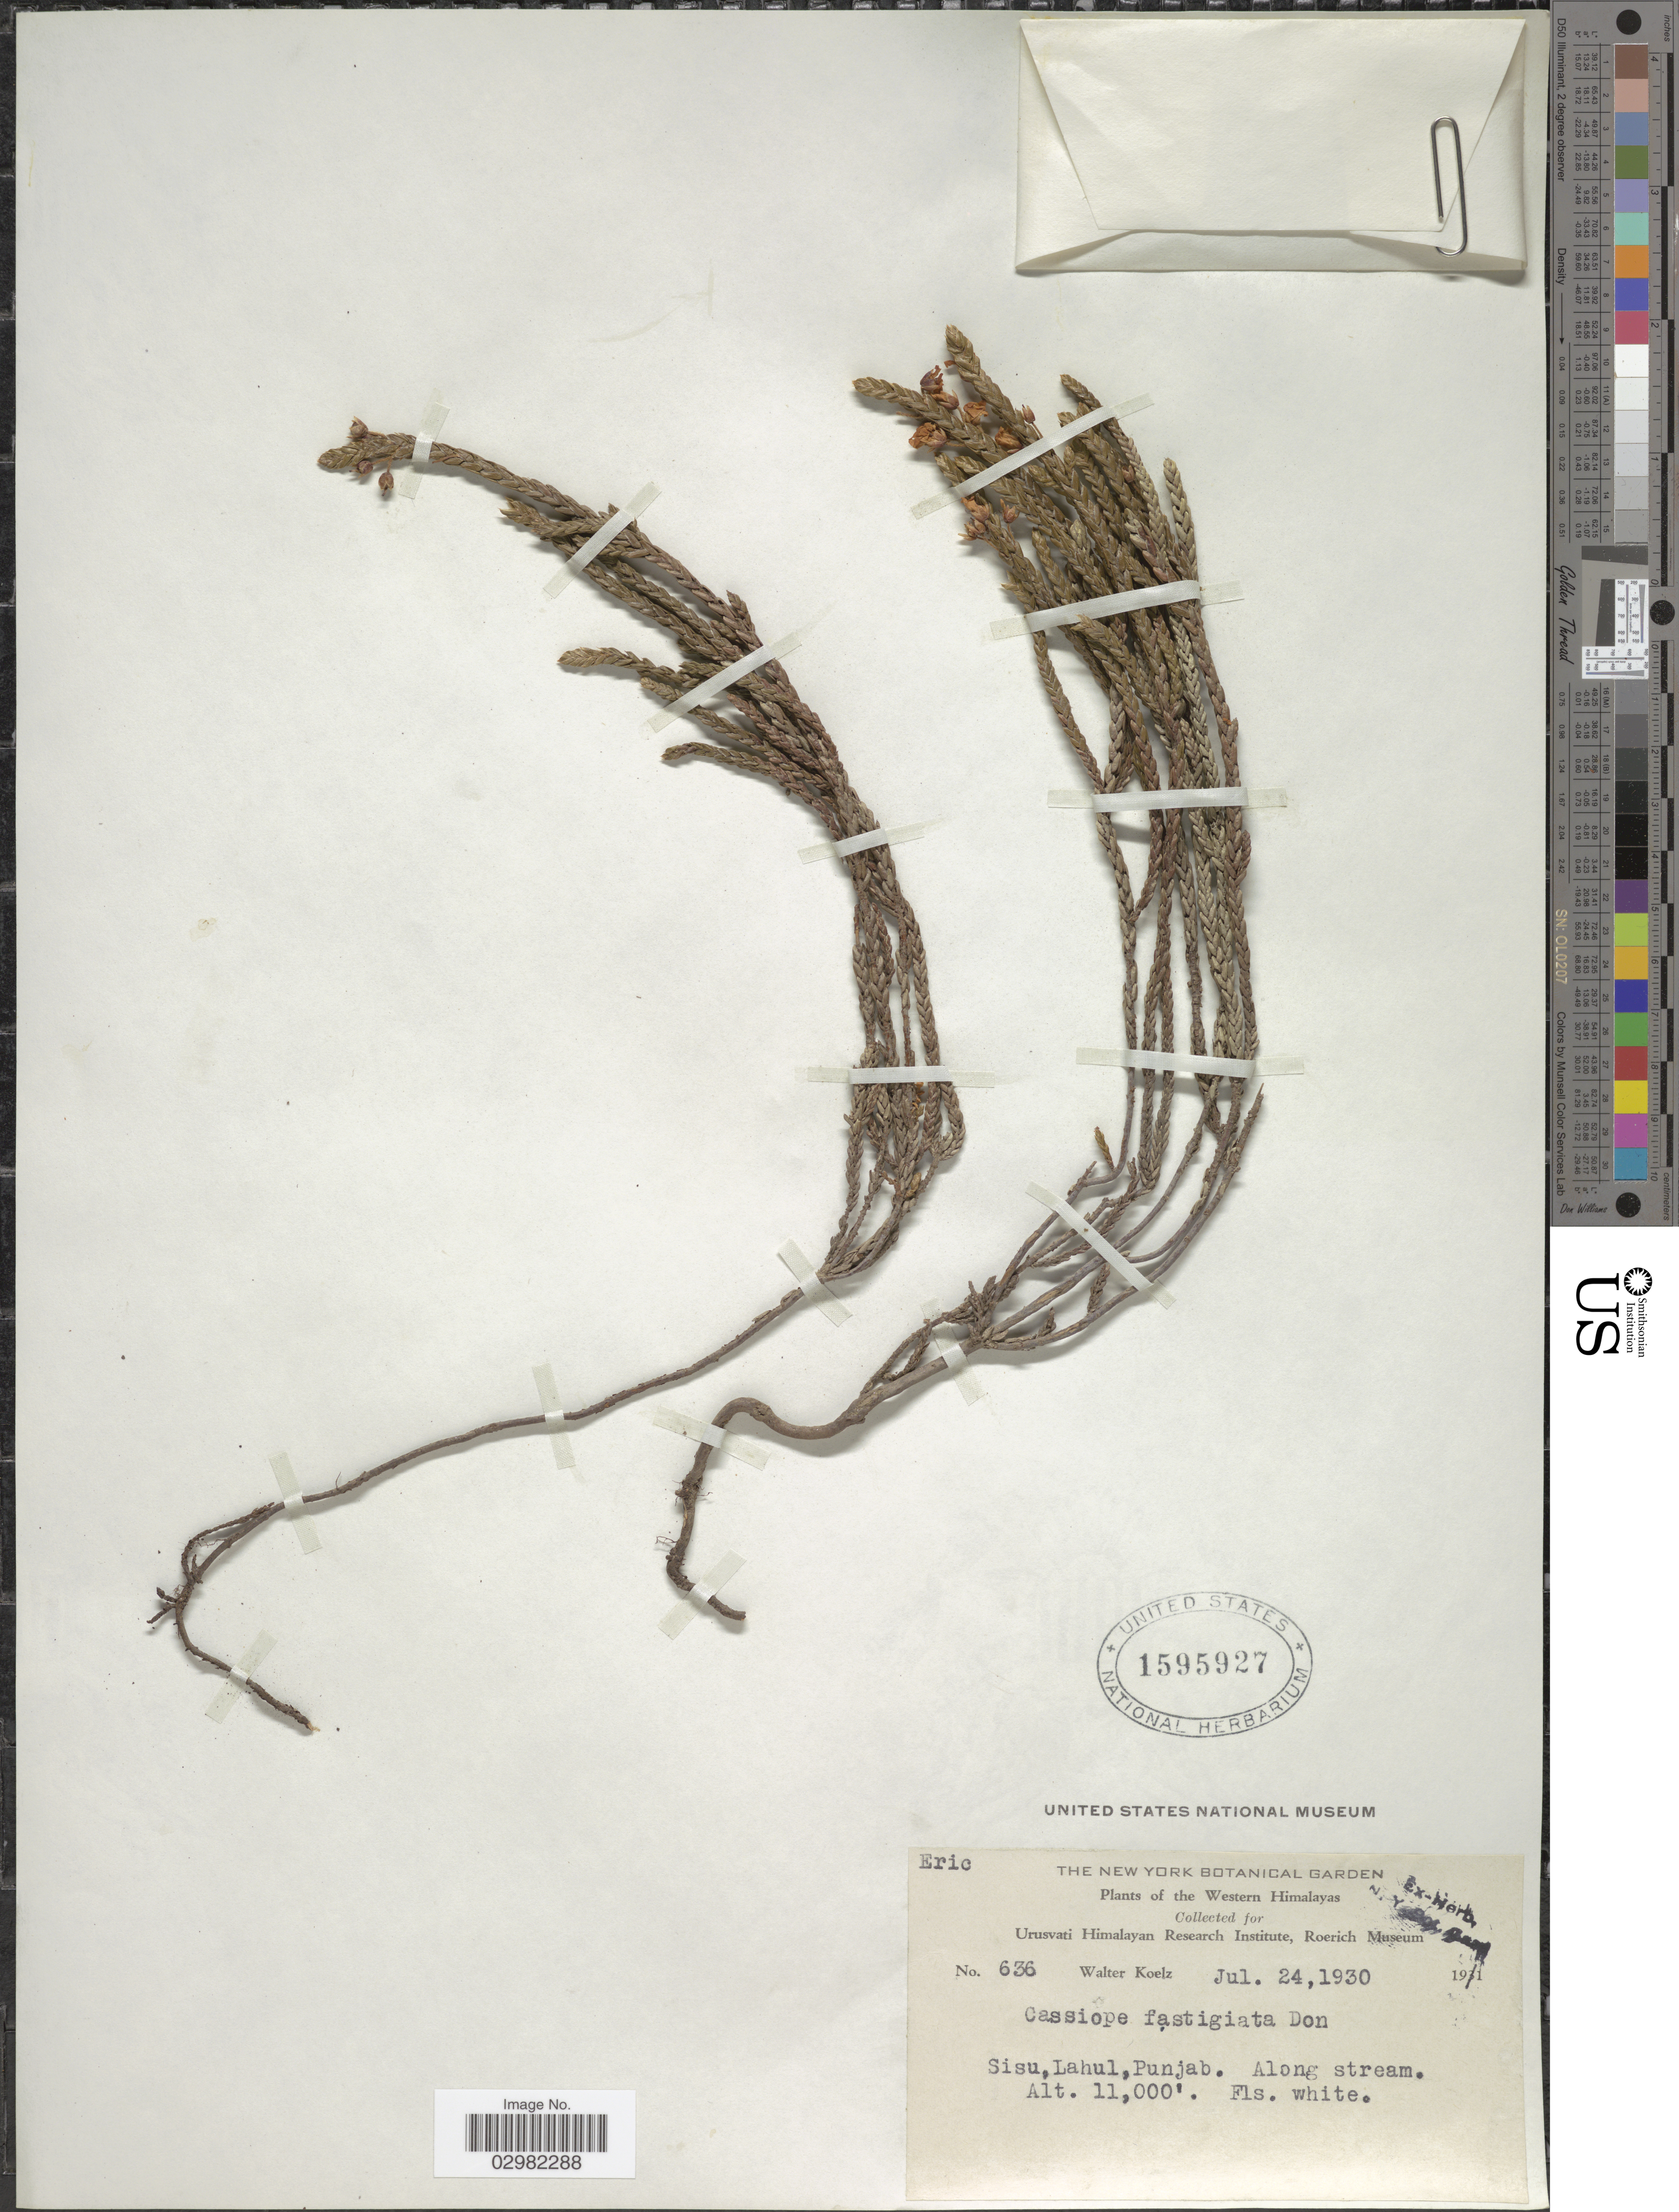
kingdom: Plantae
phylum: Tracheophyta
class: Magnoliopsida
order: Ericales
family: Ericaceae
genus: Cassiope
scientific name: Cassiope fastigiata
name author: (Wall) D. Don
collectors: W. N. Koelz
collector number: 636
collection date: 1930-07-24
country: India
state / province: Himachal Pradesh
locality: The Western Himalayas, Sisu, Lahul, Punjab, Along stream.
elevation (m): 3353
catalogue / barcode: US 1595927